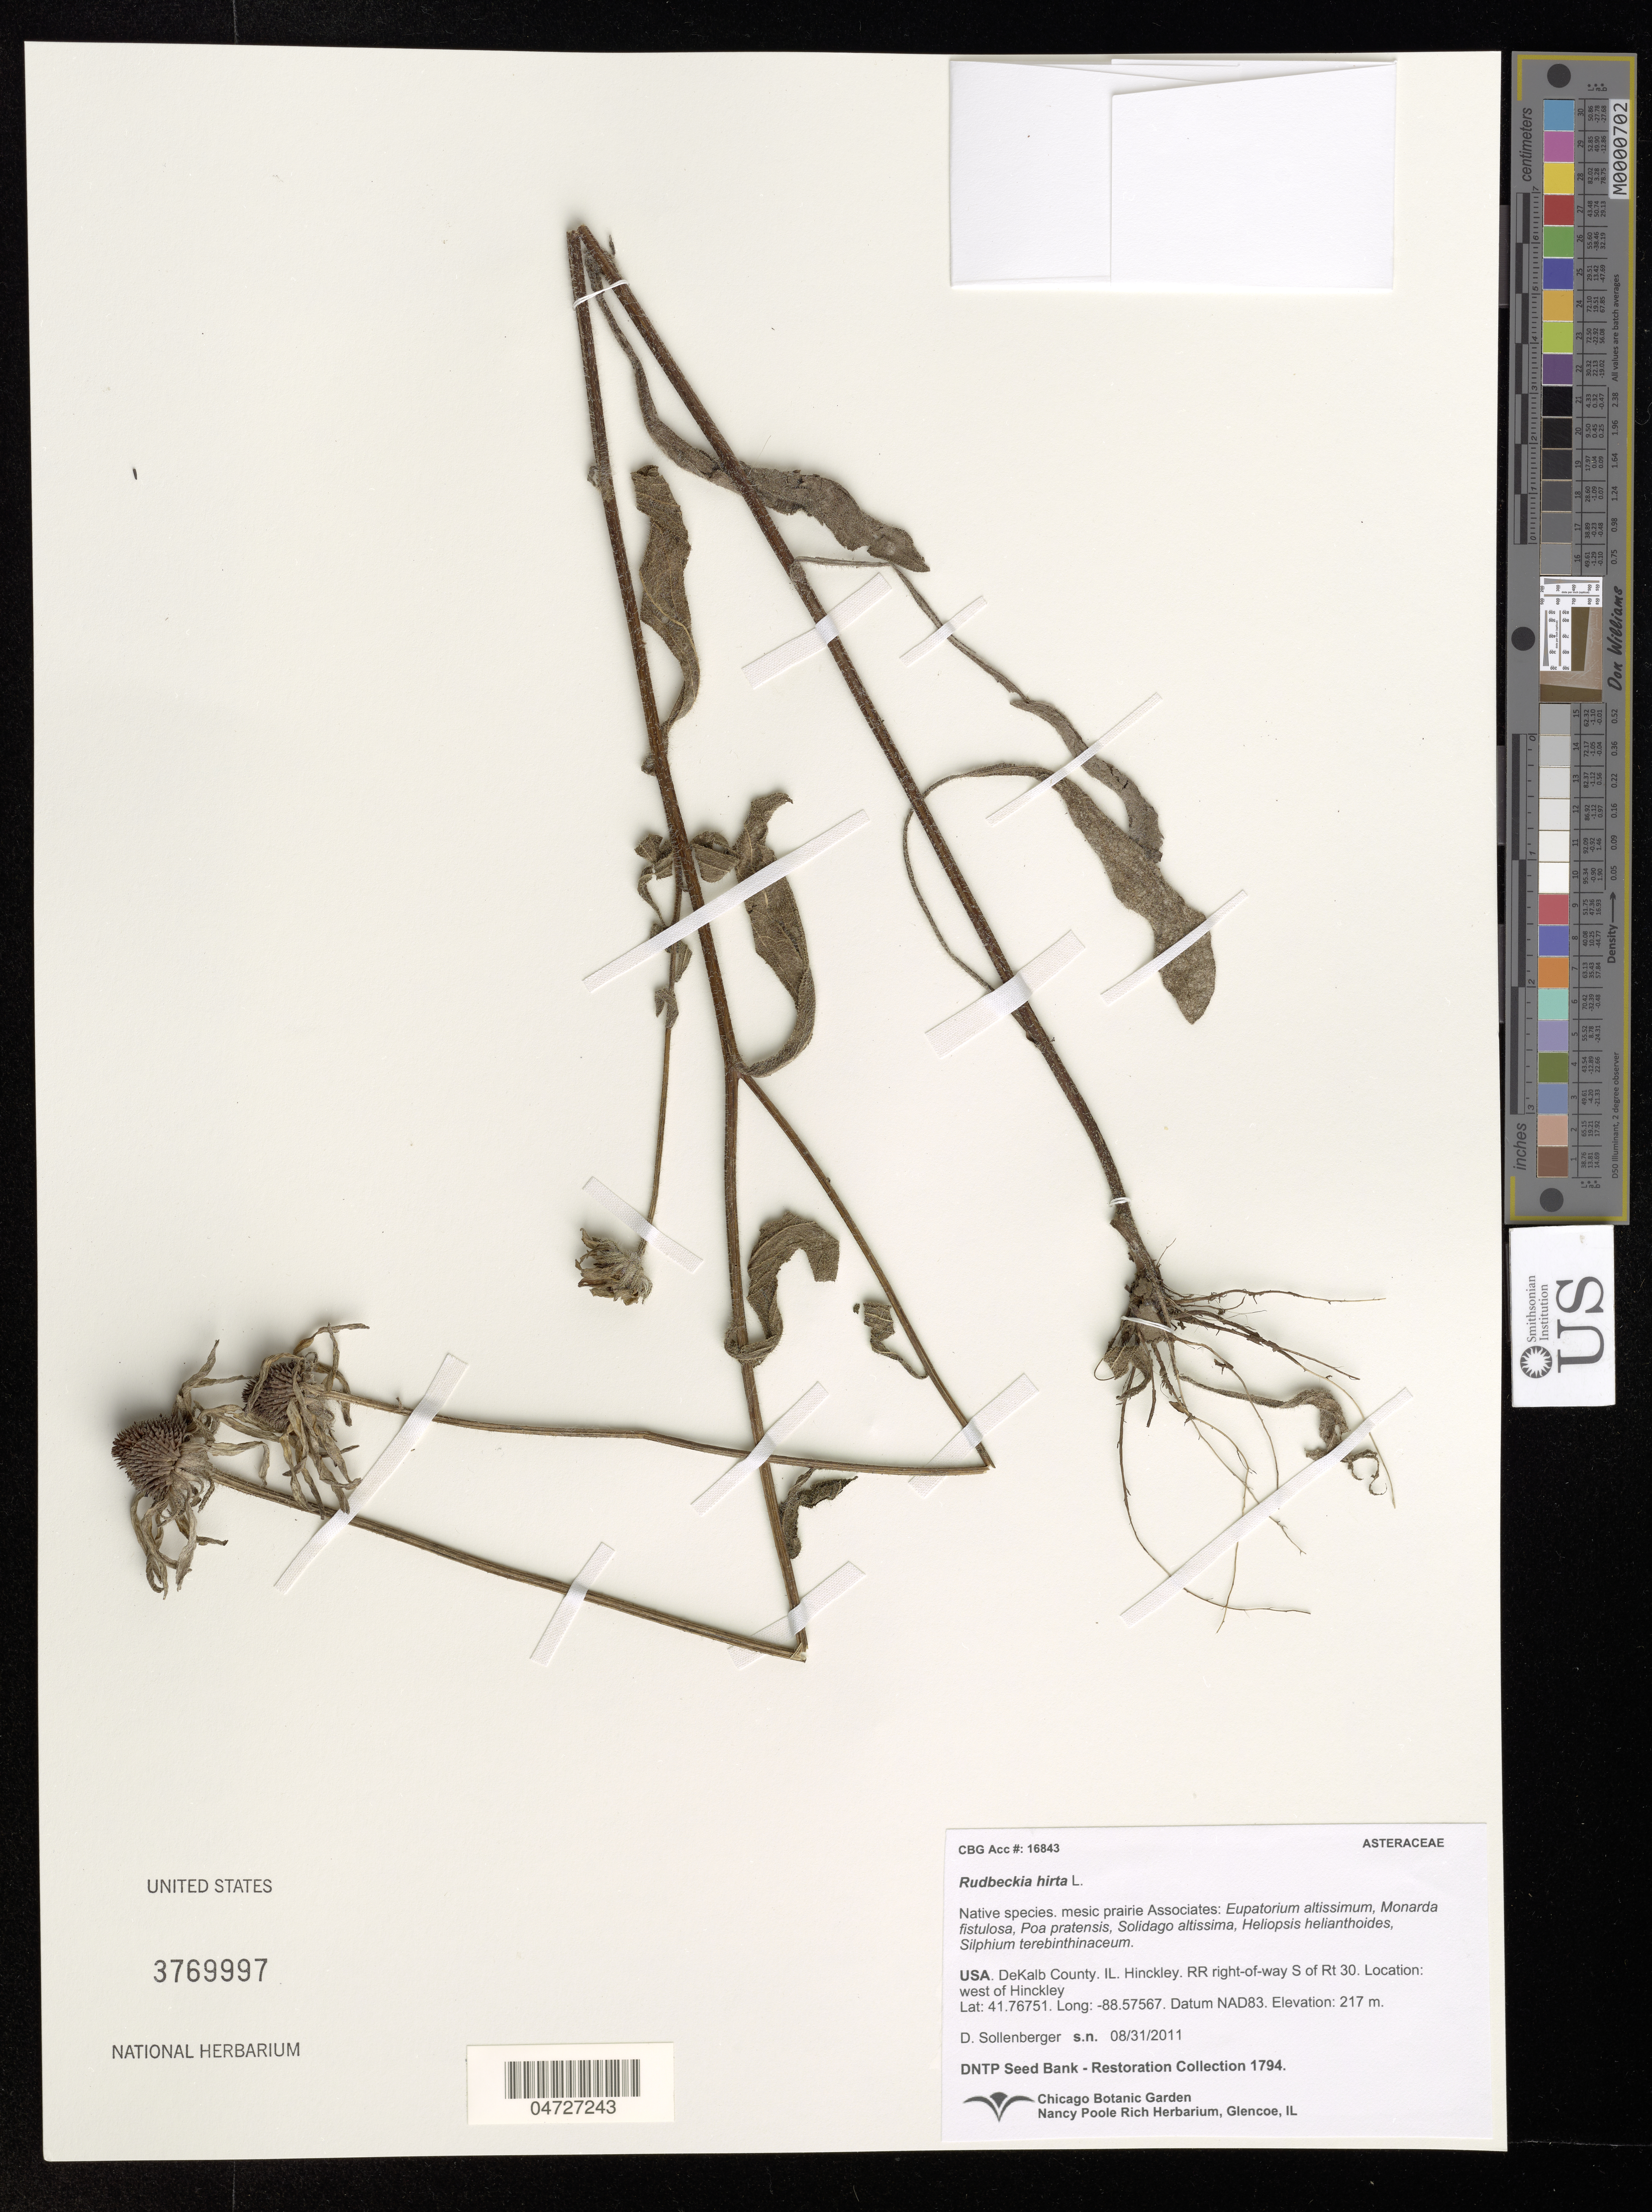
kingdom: Plantae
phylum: Tracheophyta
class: Magnoliopsida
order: Asterales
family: Asteraceae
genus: Rudbeckia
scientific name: Rudbeckia hirta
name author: L.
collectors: D. Sollenberger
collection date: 2011-08-31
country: United States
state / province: Illinois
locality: DeKalb County. RR right-of-way S of Rt 30. West of Hinckley.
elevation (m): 217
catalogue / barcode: US 3769997